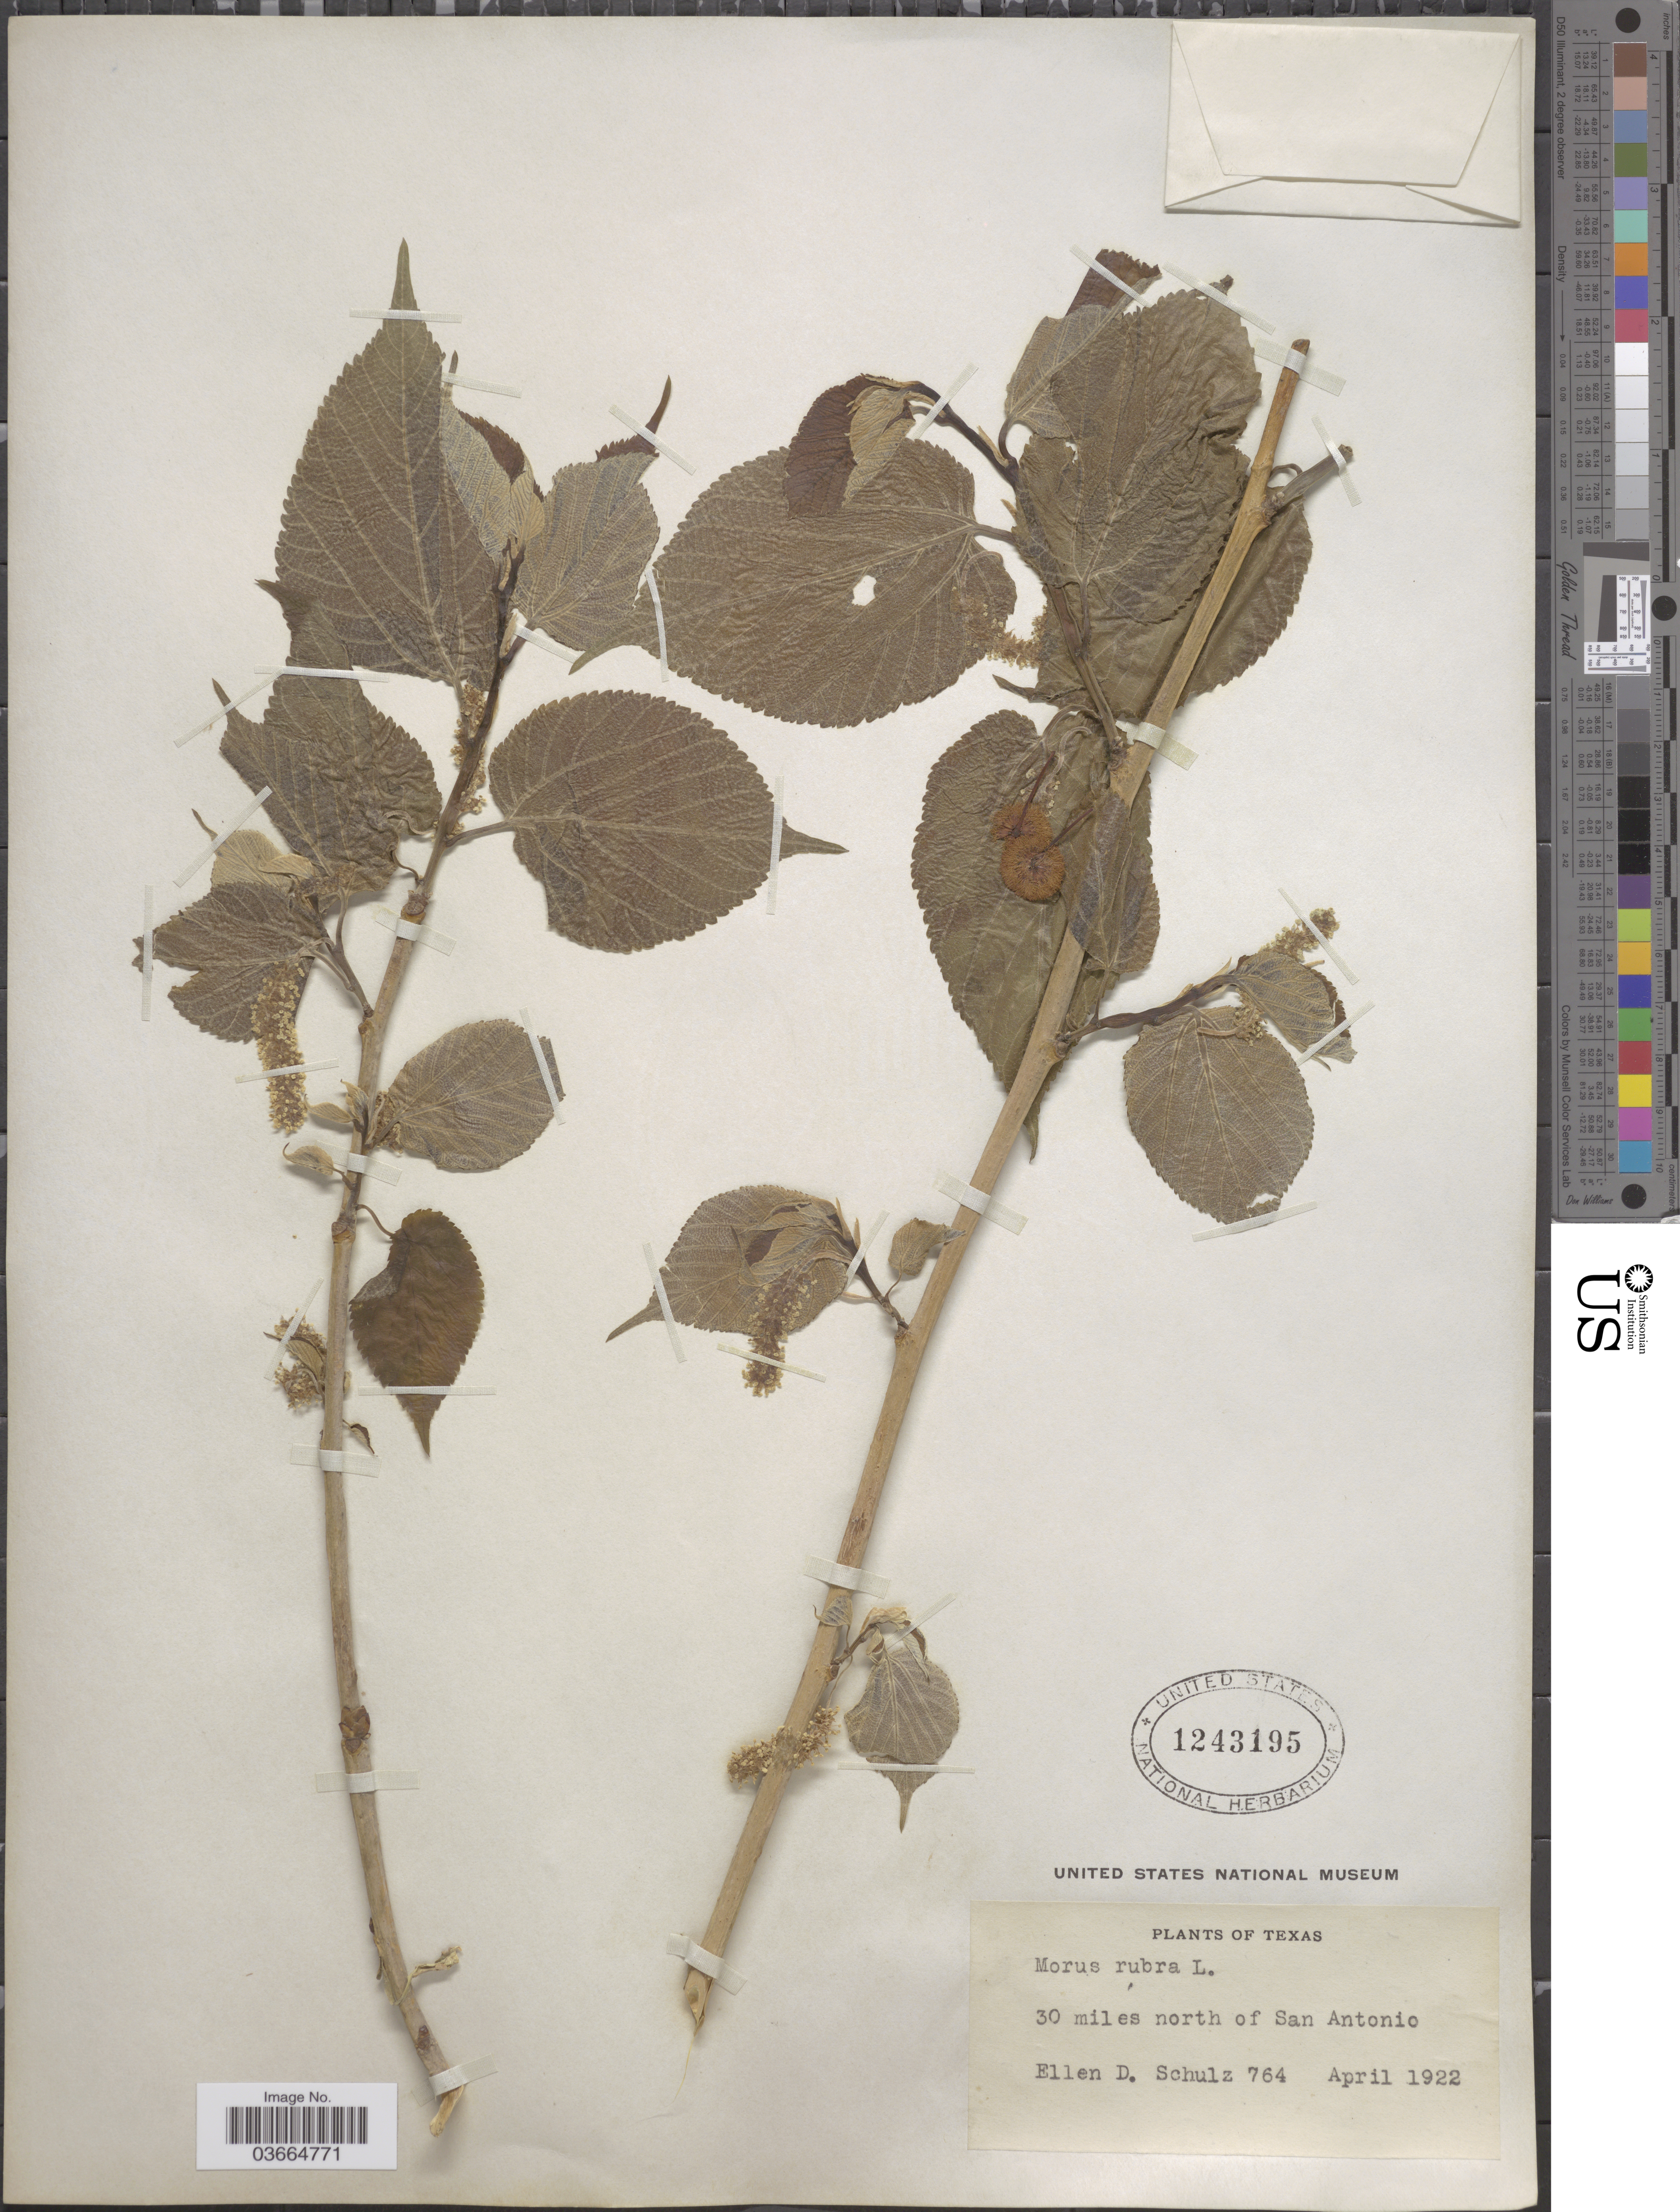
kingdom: Plantae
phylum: Tracheophyta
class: Magnoliopsida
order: Rosales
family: Moraceae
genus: Morus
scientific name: Morus rubra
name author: L.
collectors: E. D. Schulz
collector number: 764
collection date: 1922-04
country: United States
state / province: Texas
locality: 30 miles north of San Antonio.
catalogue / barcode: US 1243195